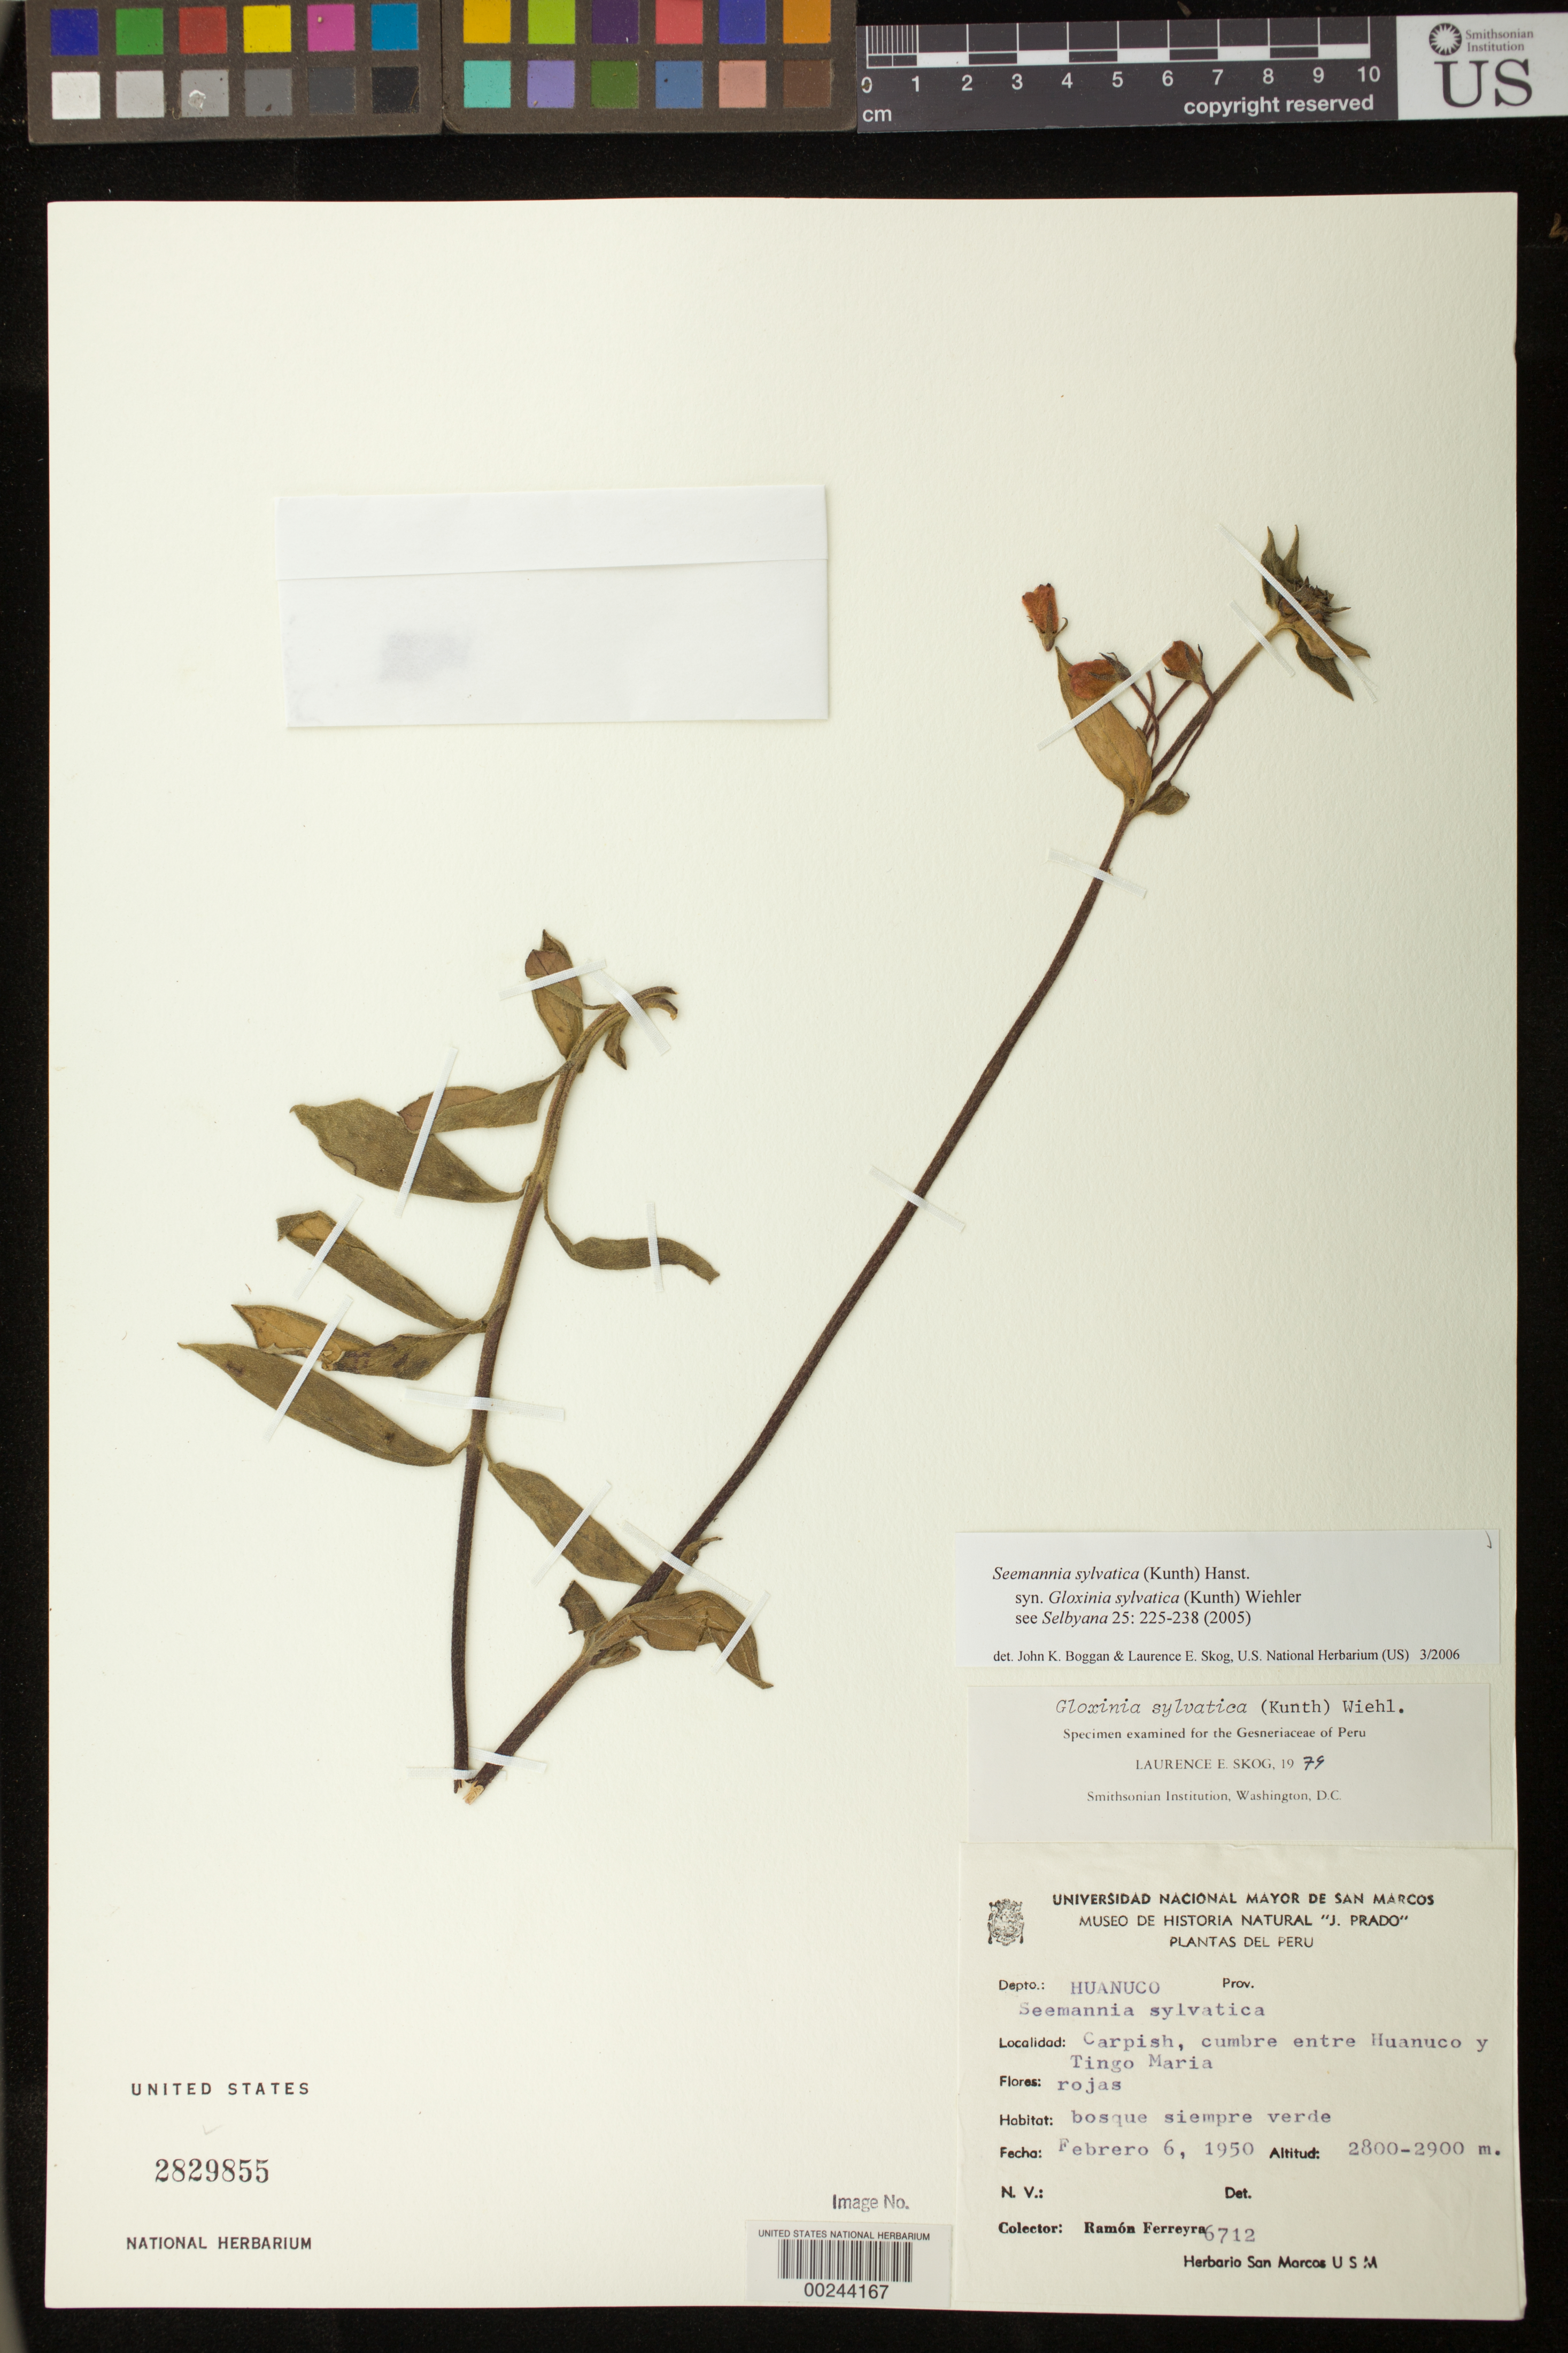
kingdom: Plantae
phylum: Tracheophyta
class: Magnoliopsida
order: Lamiales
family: Gesneriaceae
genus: Seemannia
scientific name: Seemannia sylvatica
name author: (Kunth) Hanst.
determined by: Boggan, J. K.; Skog, L. E.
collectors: R. A. Ferreyra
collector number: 6712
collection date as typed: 06 Feb 1950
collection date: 1950-02-06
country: Peru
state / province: Huánuco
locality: Carpish, summit between Huanuco and Tingo Maria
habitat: Ever green forest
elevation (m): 2800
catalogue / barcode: US 2829855